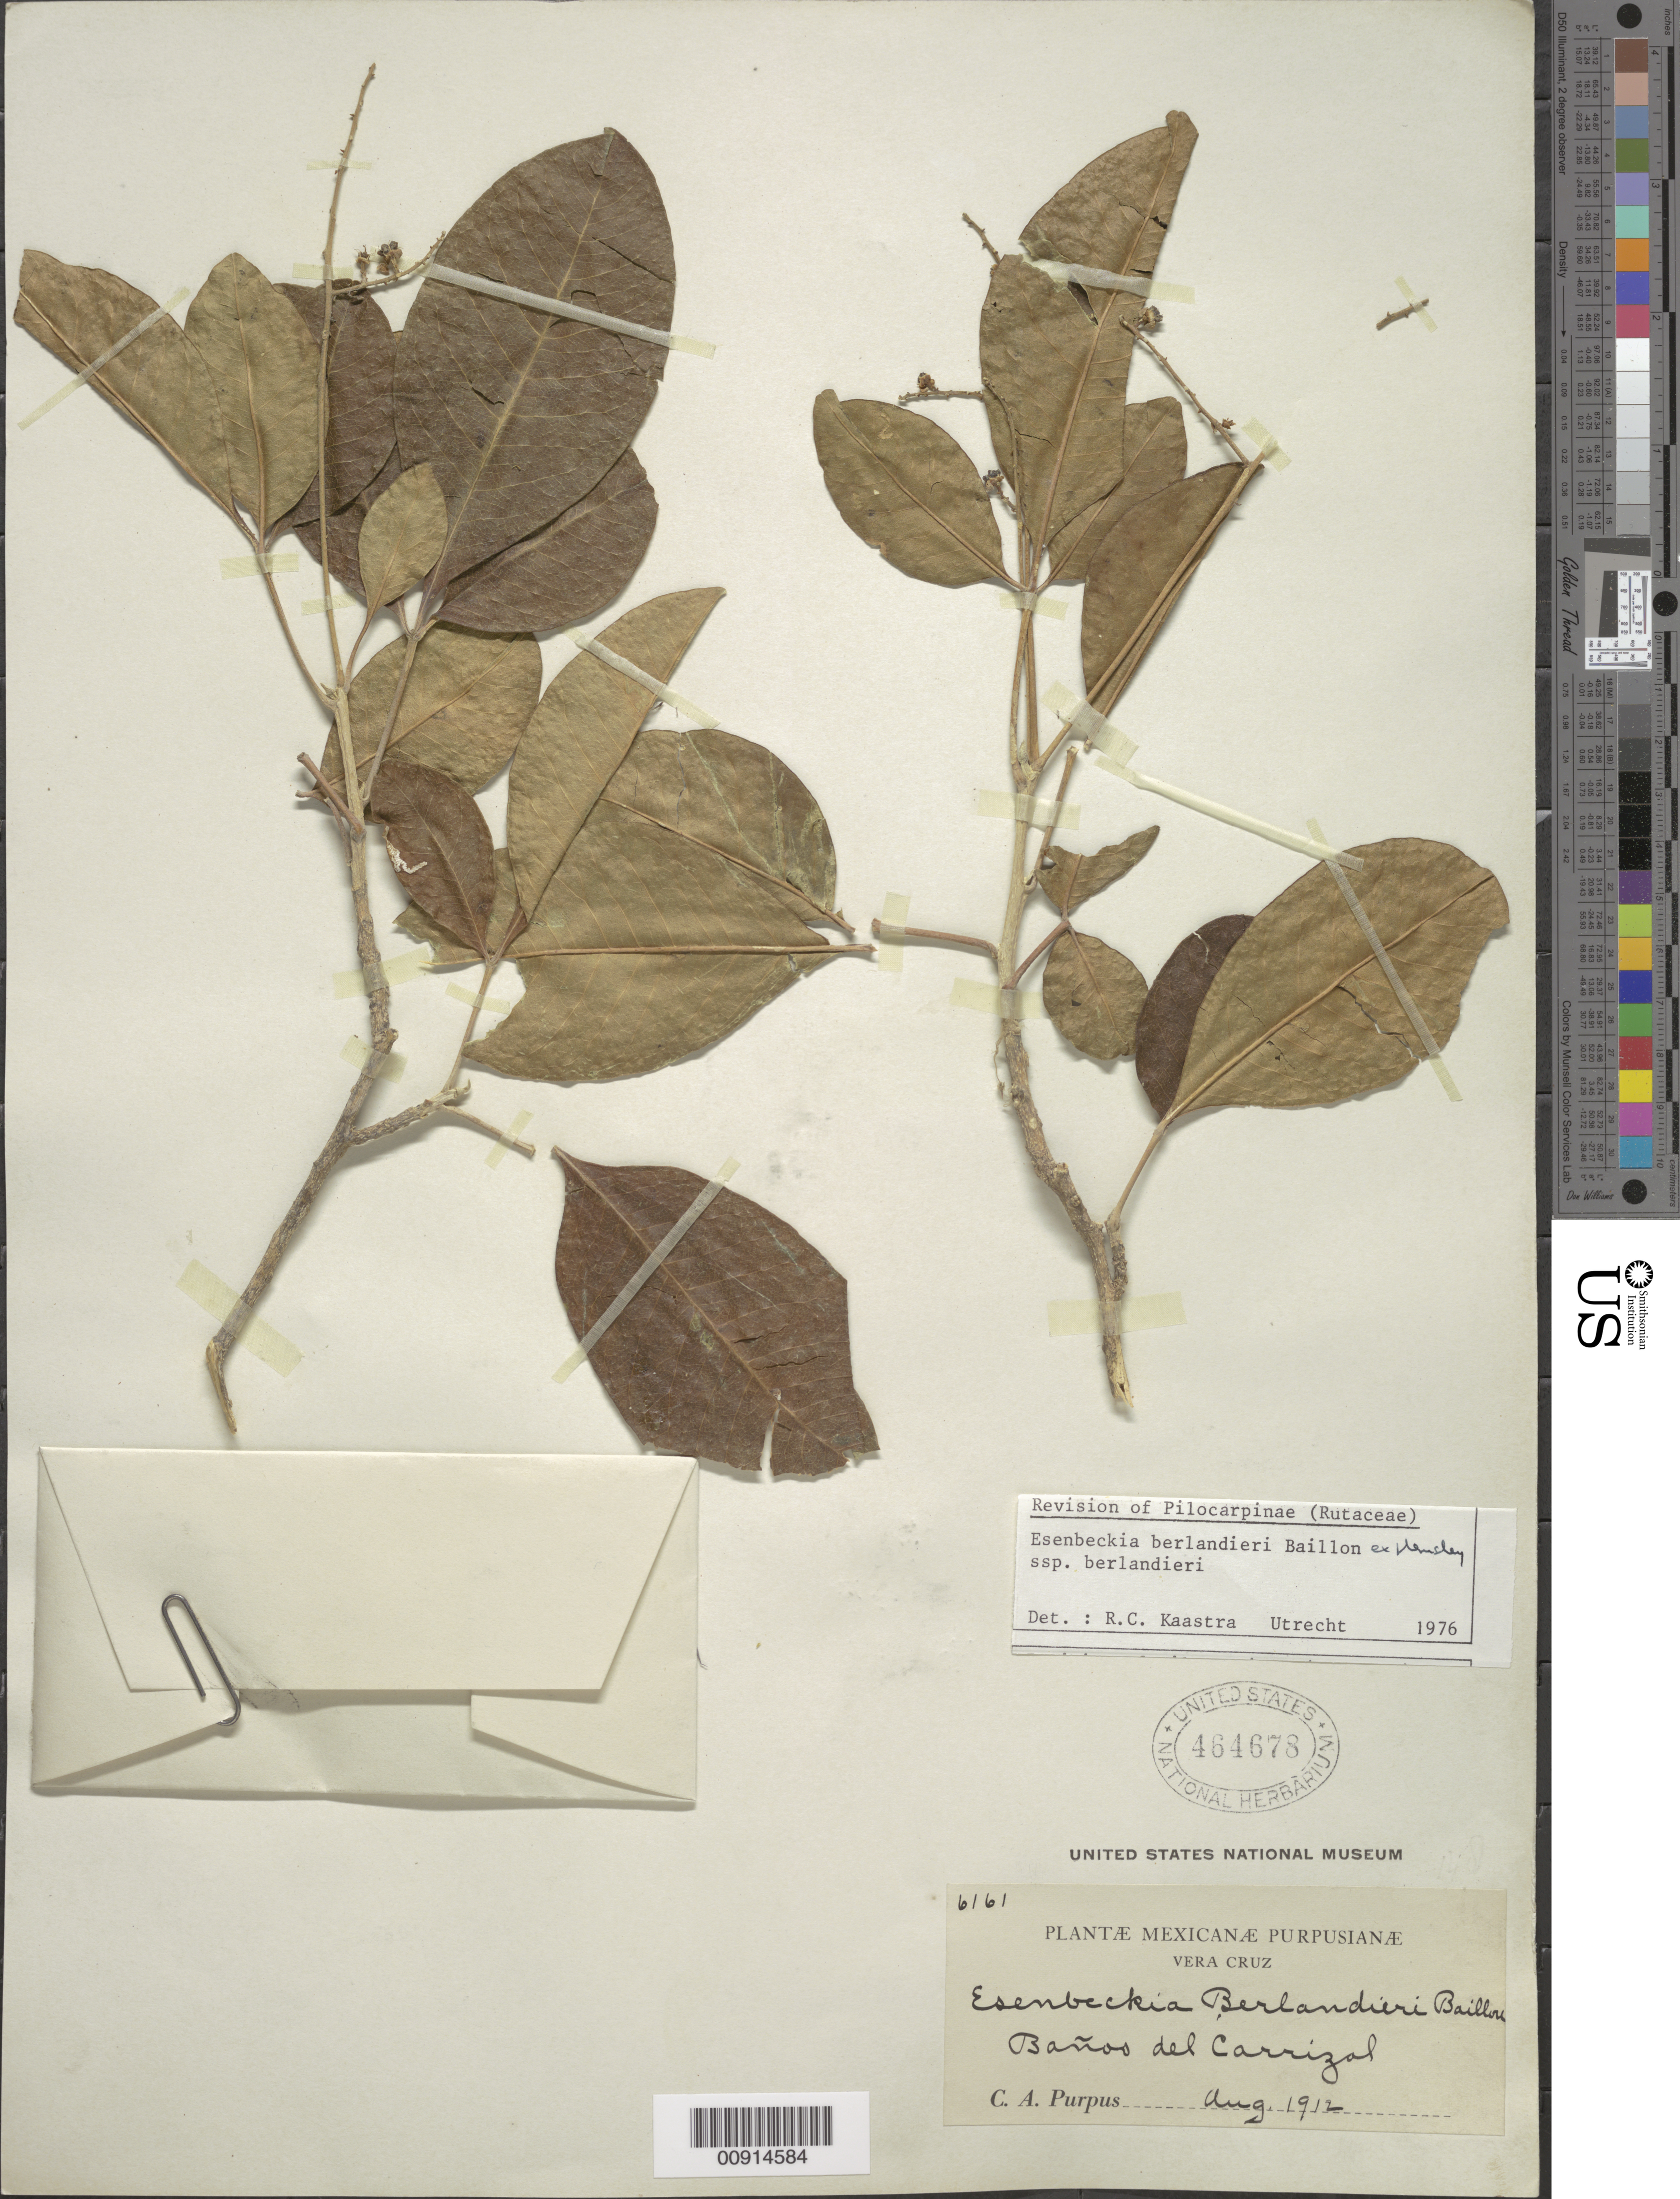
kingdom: Plantae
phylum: Tracheophyta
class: Magnoliopsida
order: Sapindales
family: Rutaceae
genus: Esenbeckia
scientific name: Esenbeckia berlandieri subsp. berlandieri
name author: Baill. ex Hemsl.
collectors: C. A. Purpus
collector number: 6161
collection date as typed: Aug 1912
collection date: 1912-08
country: Mexico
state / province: Veracruz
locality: Baños del Carrizal, Veracruz.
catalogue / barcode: US 464678